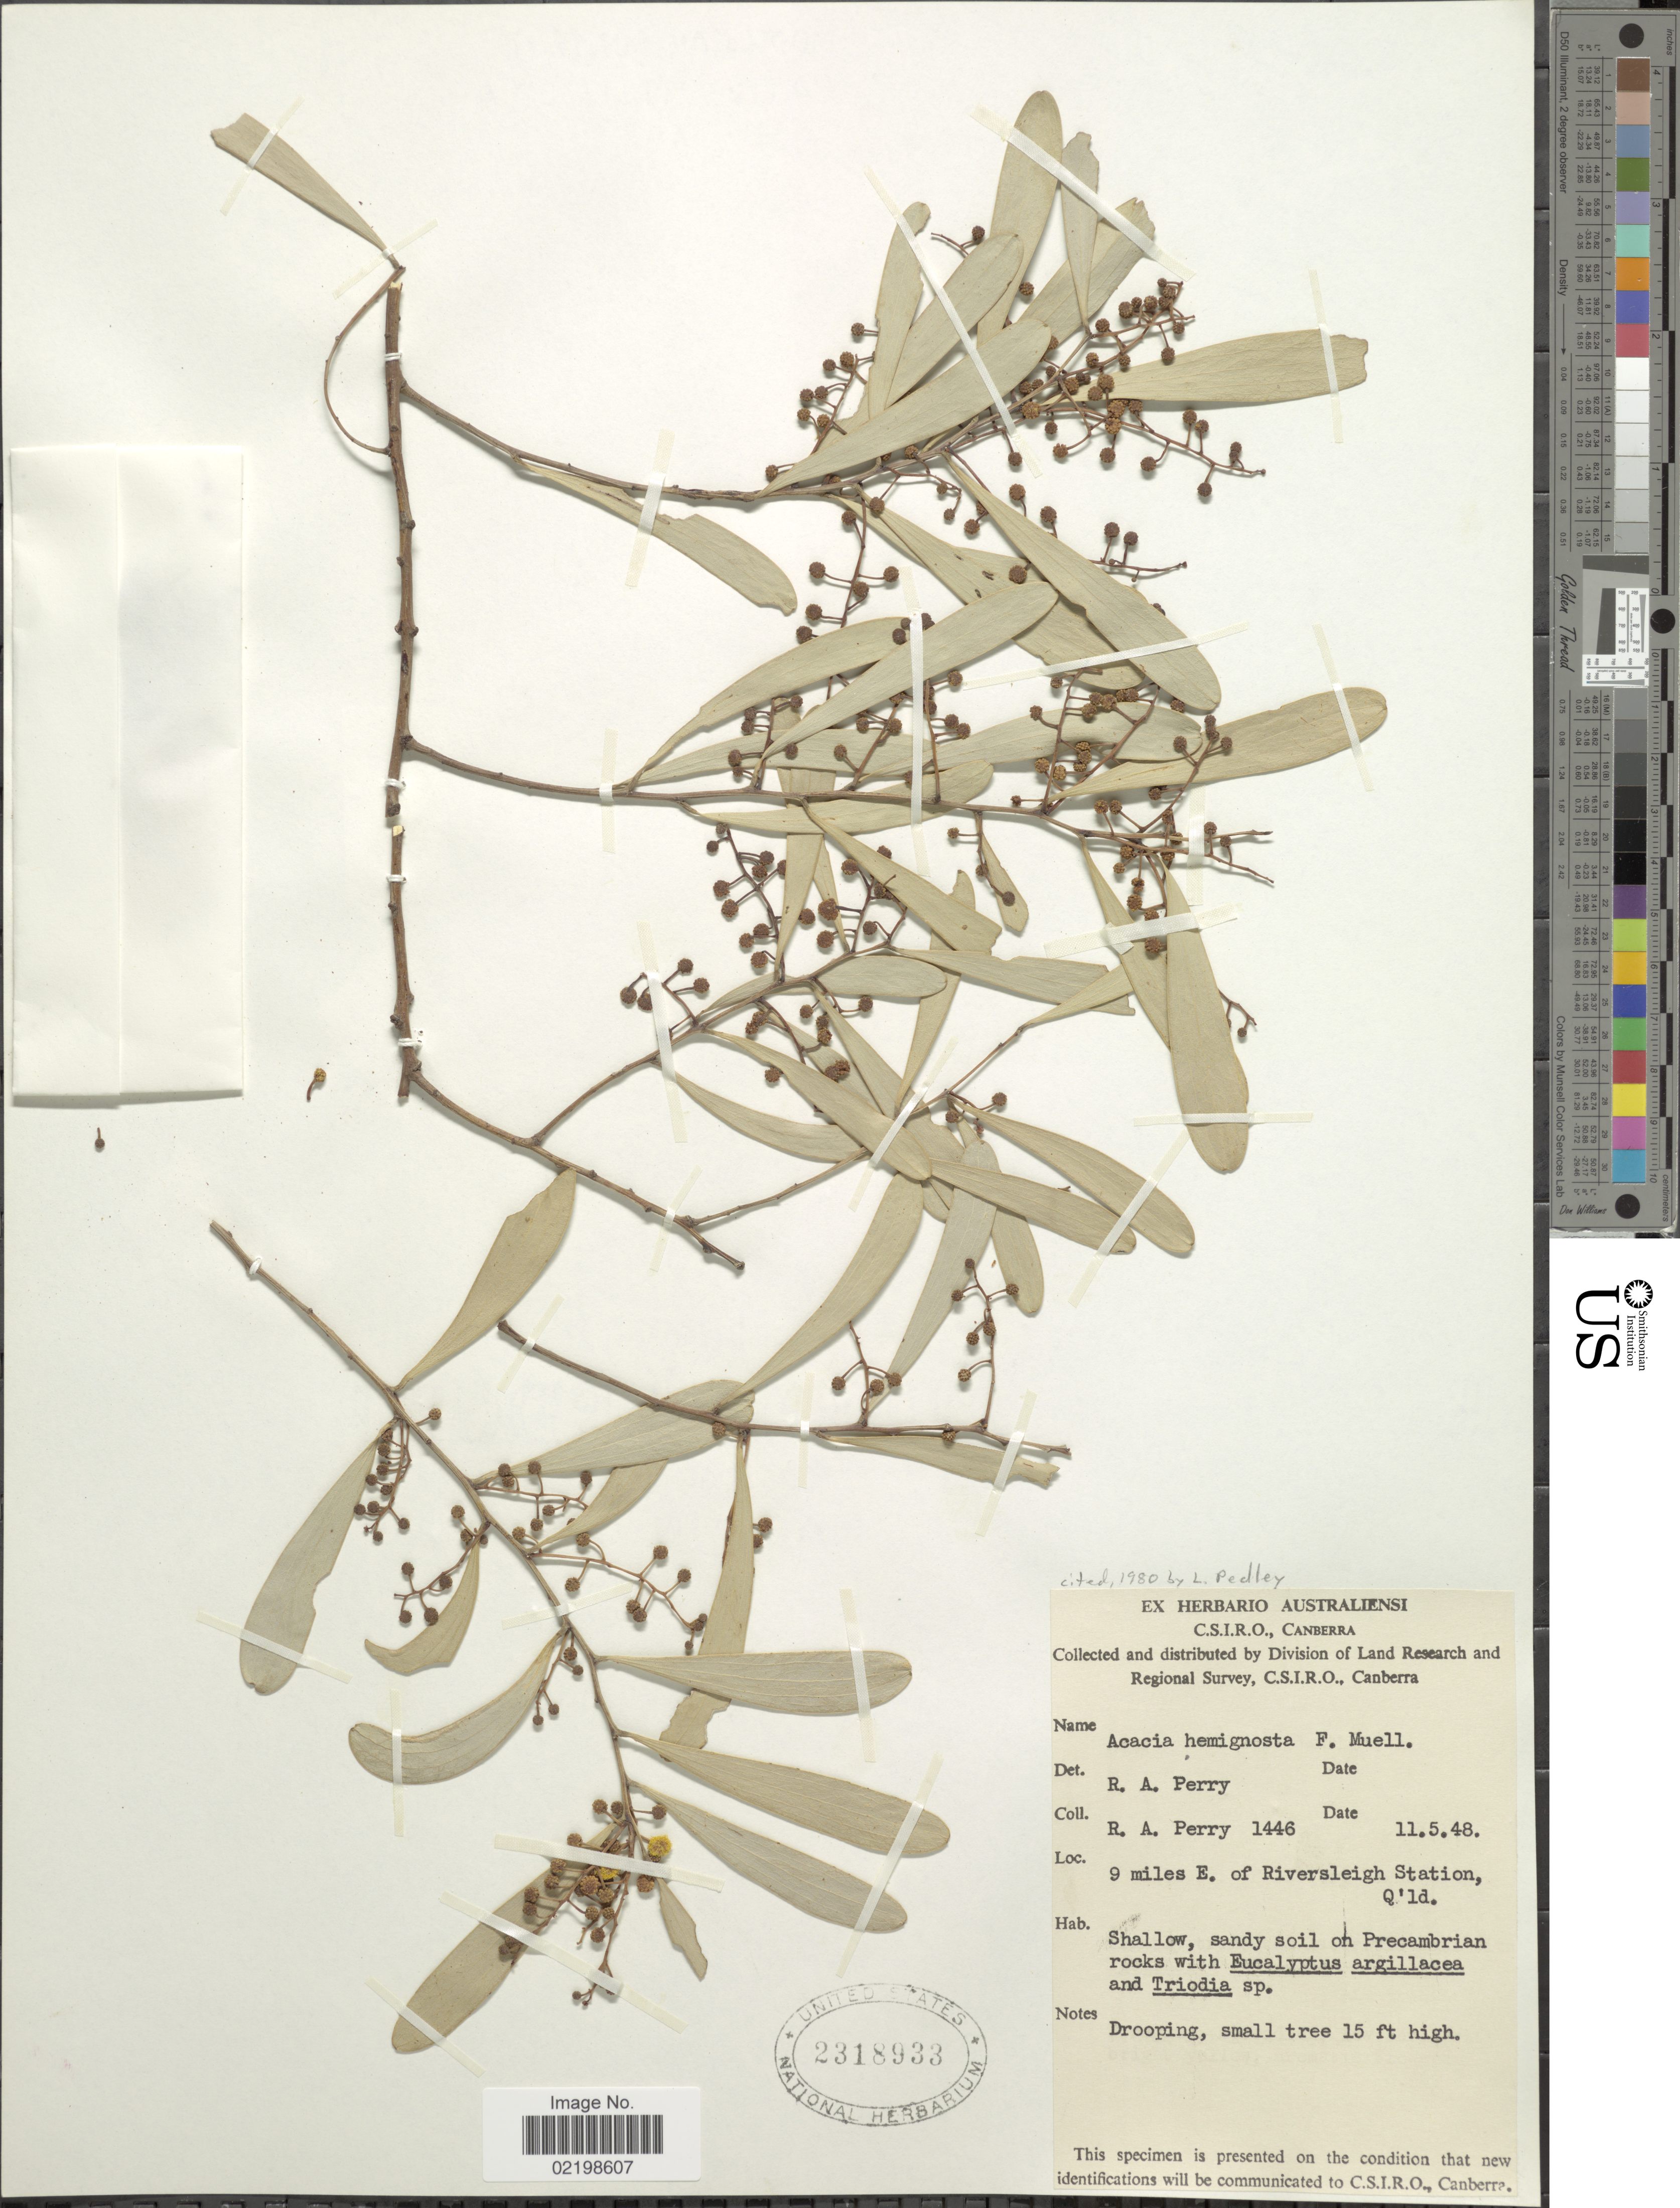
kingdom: Plantae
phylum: Tracheophyta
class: Magnoliopsida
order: Fabales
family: Fabaceae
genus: Acacia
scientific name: Acacia hemignosta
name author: F. Muell.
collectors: Perry, R. A.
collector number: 1446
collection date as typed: Transcribed d/m/y: 11/5/48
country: Australia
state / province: Queensland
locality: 9 miles E, of Riversleigh Station, Q'ld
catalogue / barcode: US 2318933